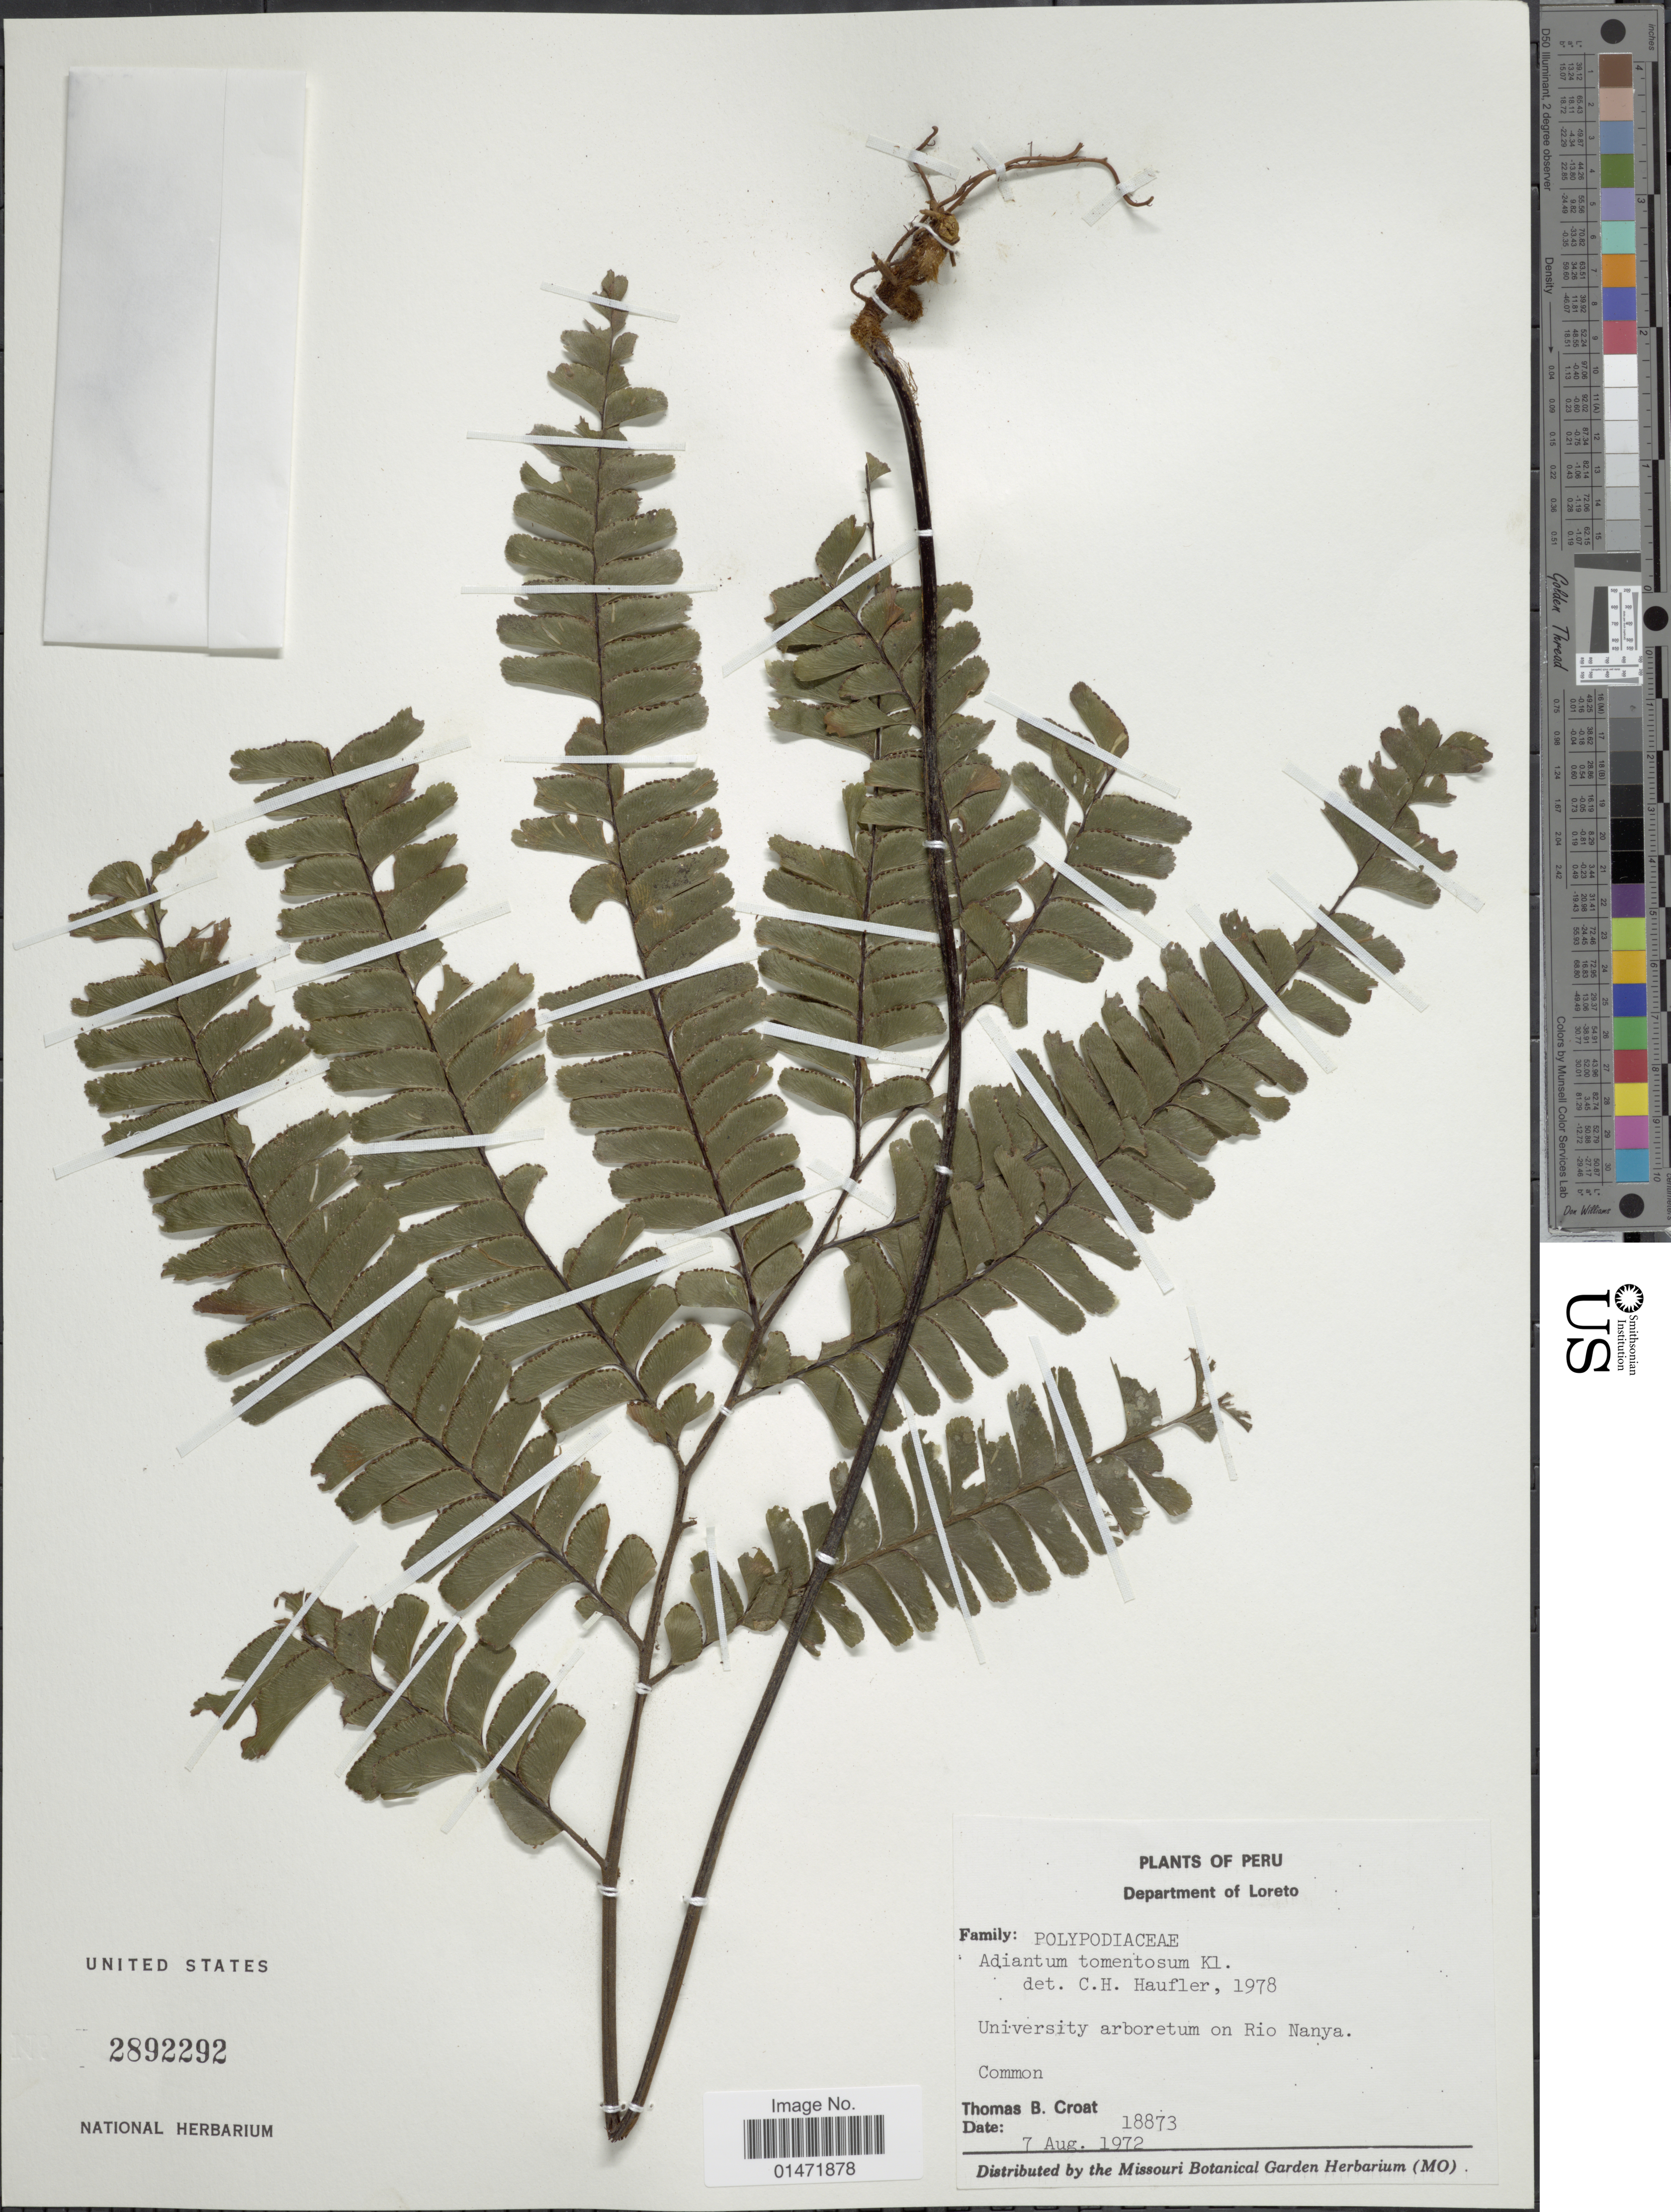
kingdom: Plantae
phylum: Tracheophyta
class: Polypodiopsida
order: Polypodiales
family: Pteridaceae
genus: Adiantum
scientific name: Adiantum tomentosum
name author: Klotzsch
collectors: T. B. Croat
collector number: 18873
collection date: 1972-08-07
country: Peru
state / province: Loreto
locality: University arboretum on Rio Nanya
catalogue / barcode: US 2892292